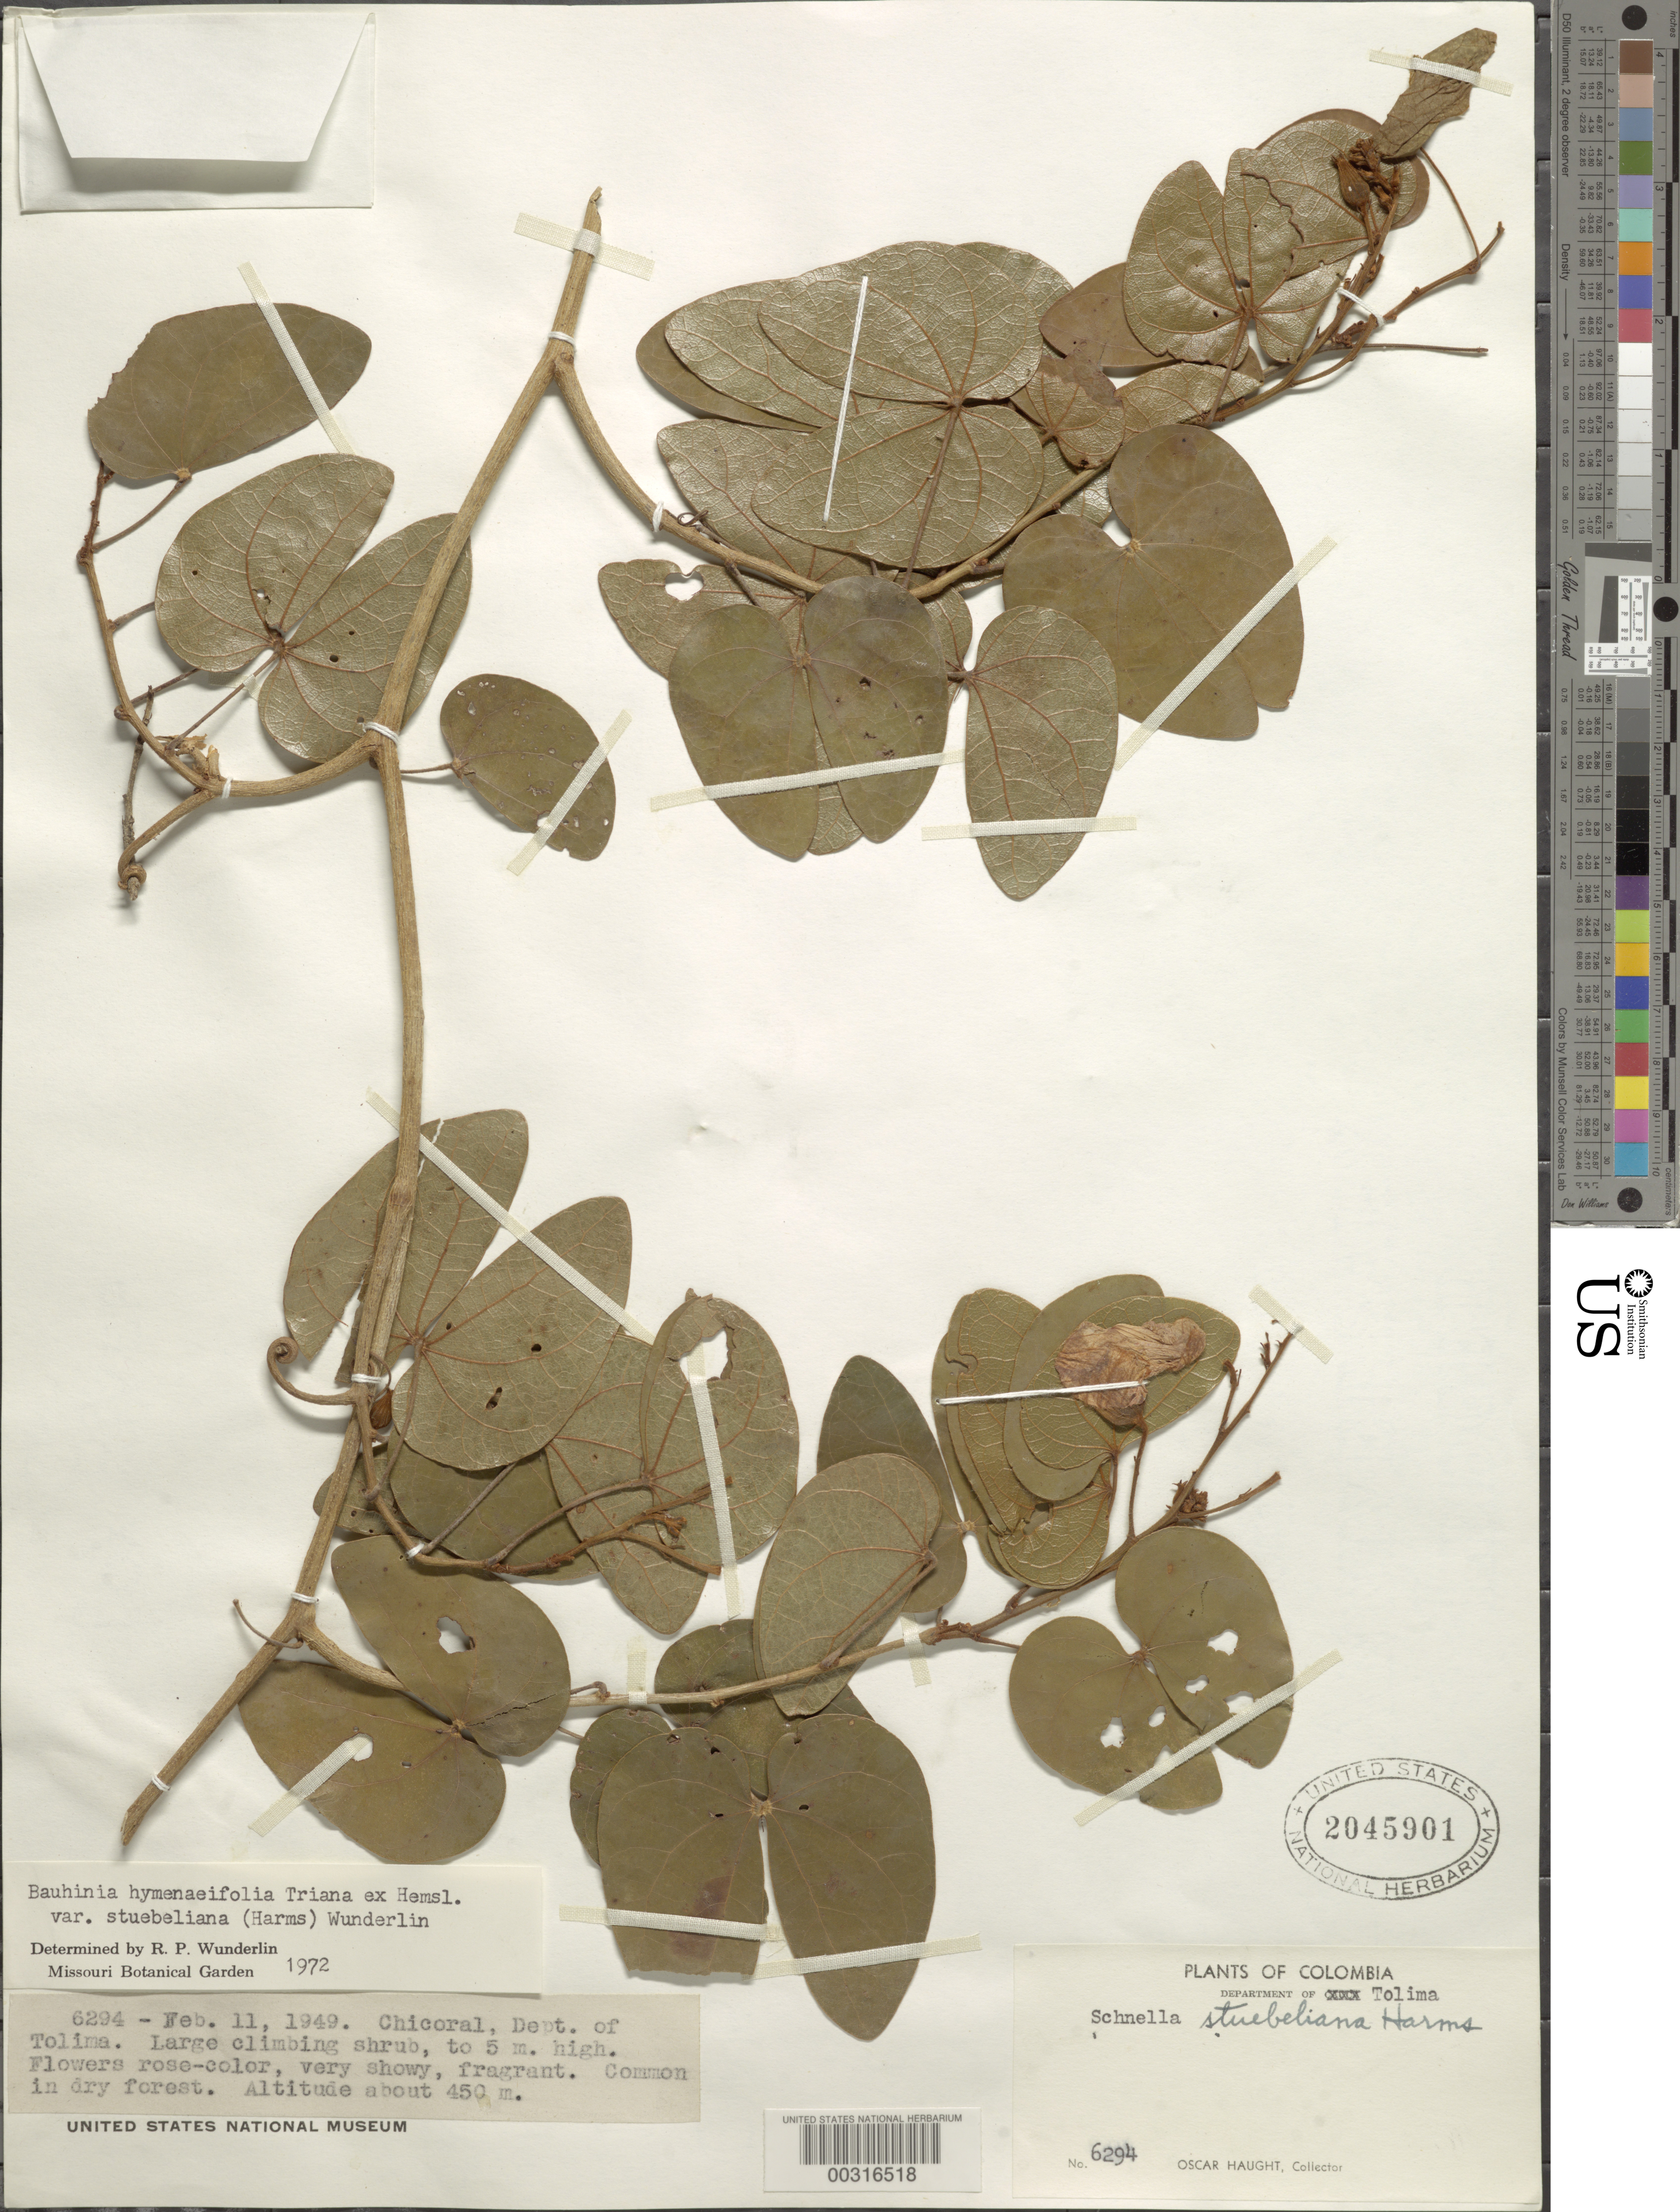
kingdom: Plantae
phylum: Tracheophyta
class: Magnoliopsida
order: Fabales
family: Fabaceae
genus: Bauhinia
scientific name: Bauhinia hymenaeifolia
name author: Hemsl.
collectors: O. L. Haught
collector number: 6294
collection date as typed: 11 Feb 1949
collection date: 1949-02-11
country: Colombia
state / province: Tolima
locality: Chicoral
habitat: Dry forest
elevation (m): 450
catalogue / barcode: US 2045901